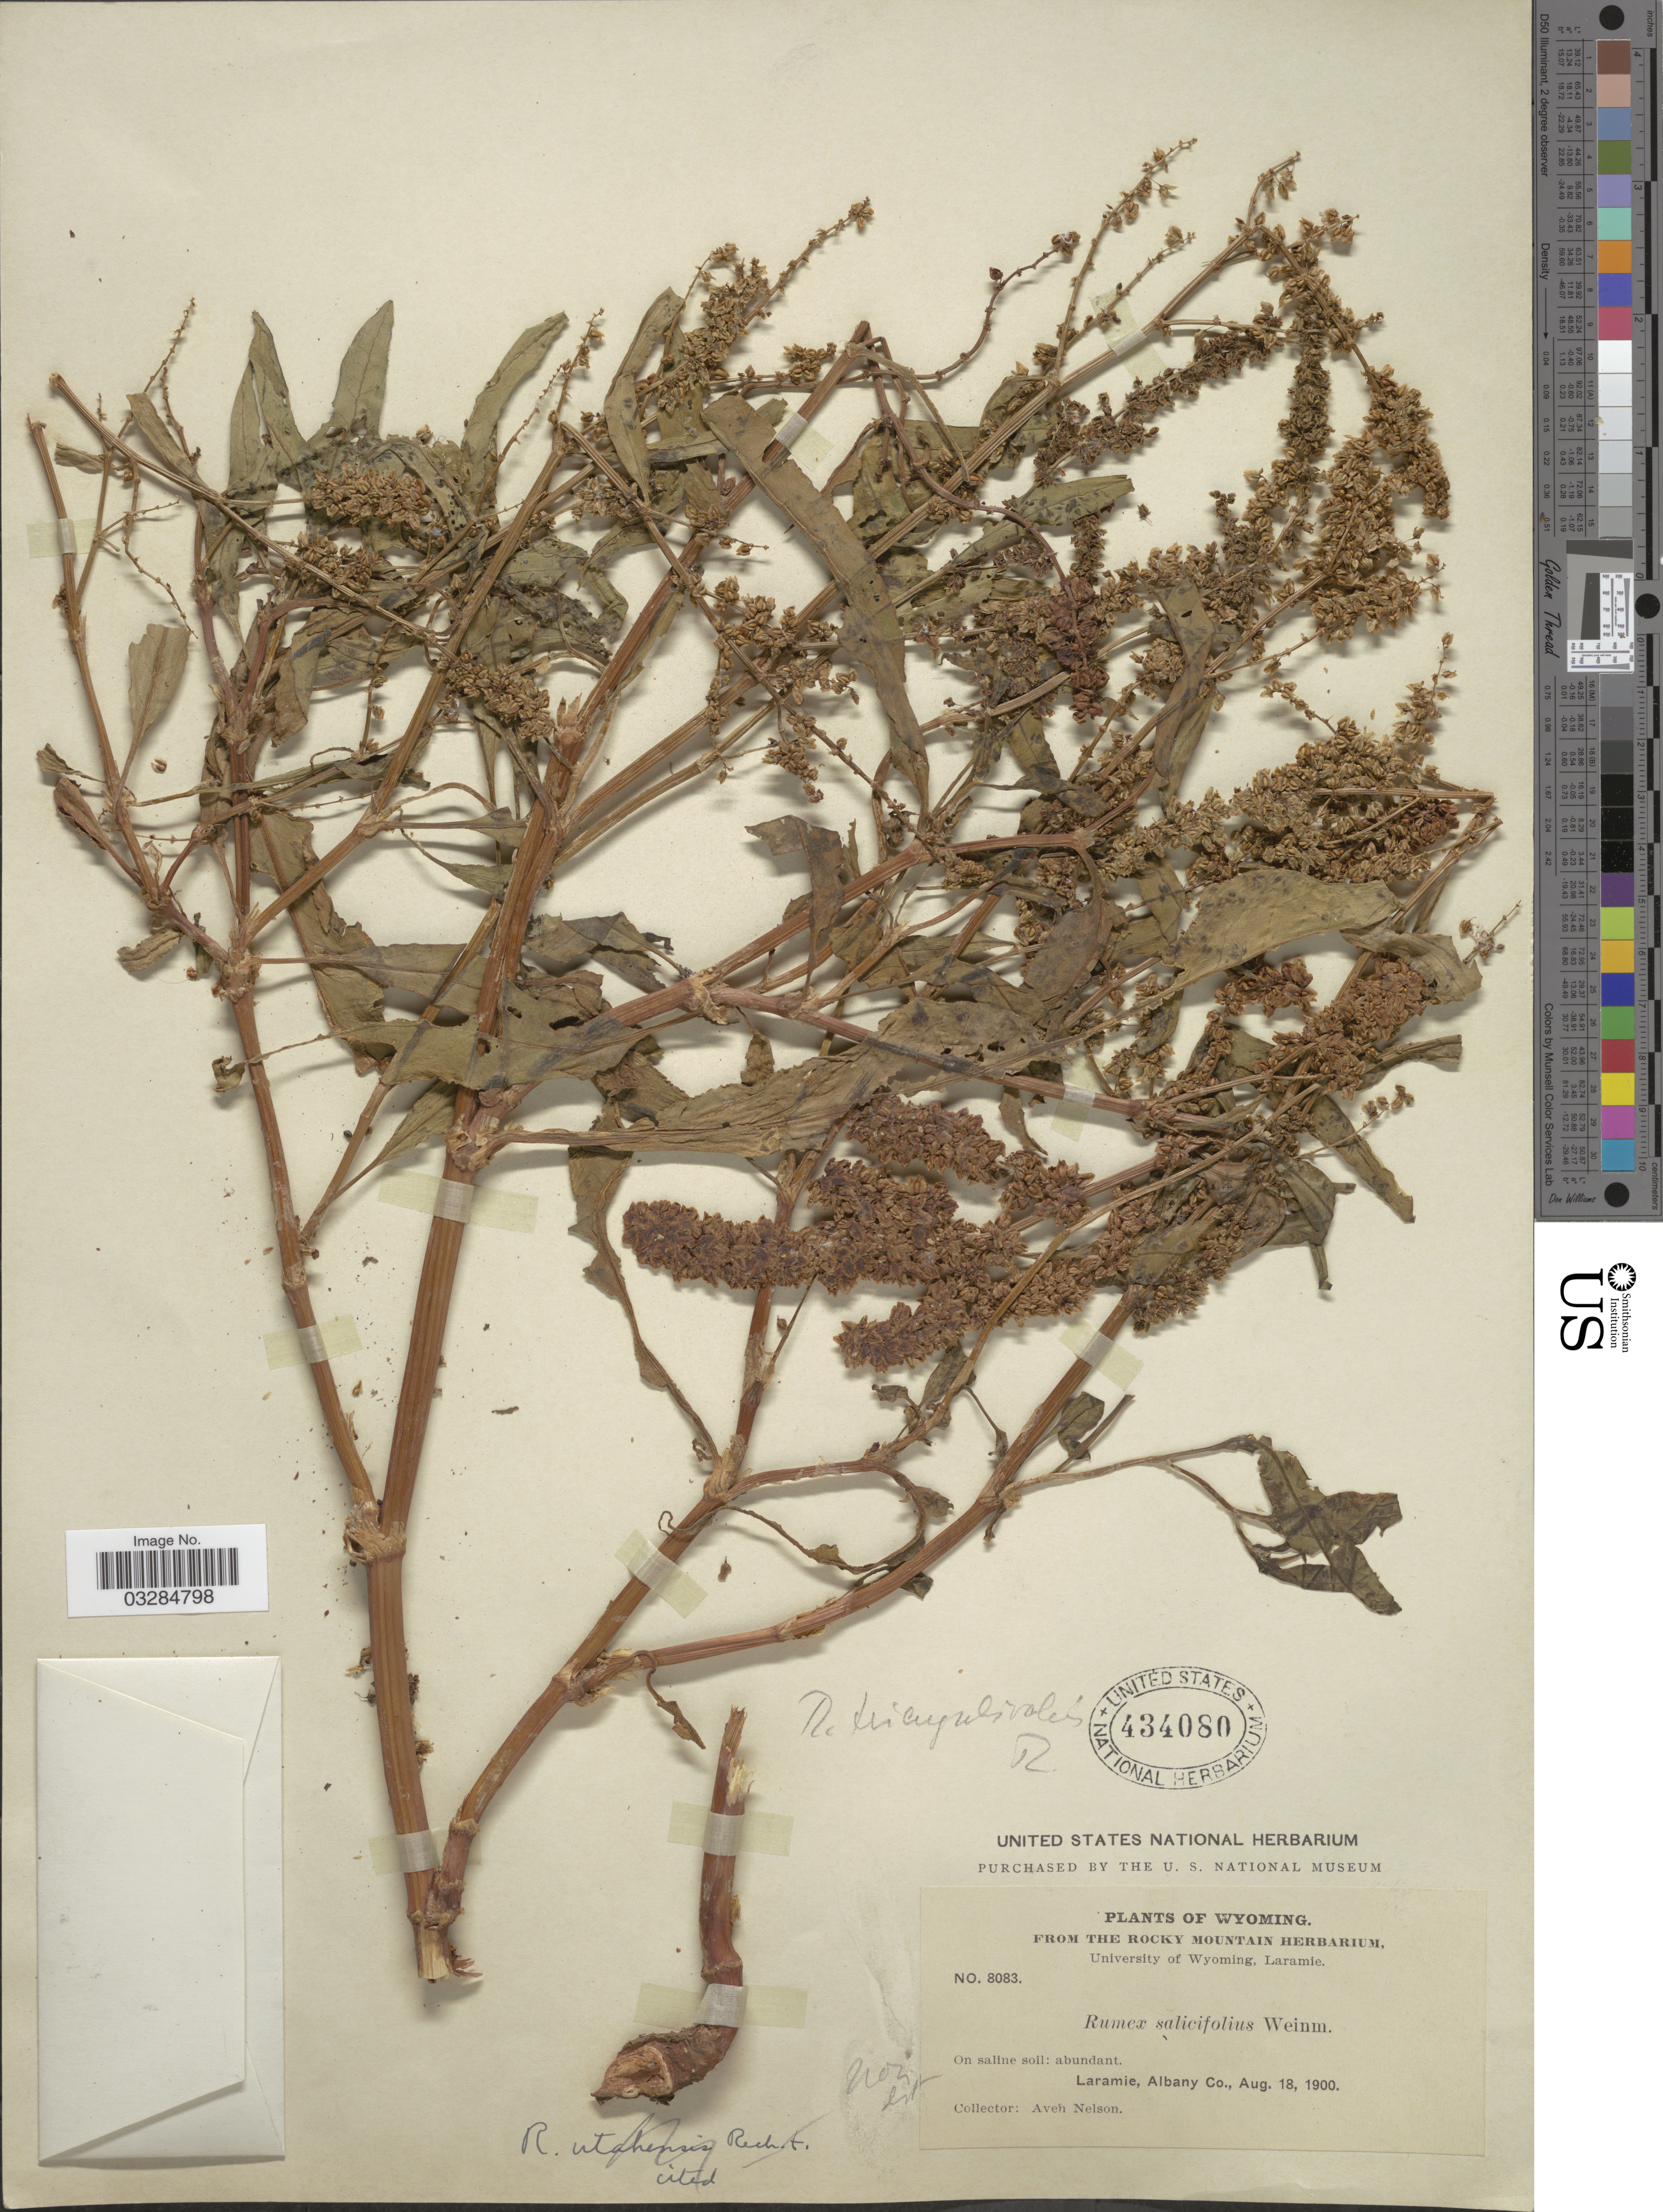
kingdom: Plantae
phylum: Tracheophyta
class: Magnoliopsida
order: Caryophyllales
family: Polygonaceae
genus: Rumex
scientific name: Rumex triangulivalvis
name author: (Danser) Rech. f.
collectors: A. Nelson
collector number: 8083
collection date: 1900-08-18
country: United States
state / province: Wyoming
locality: Laramie, Albany Co.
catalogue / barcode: US 434080